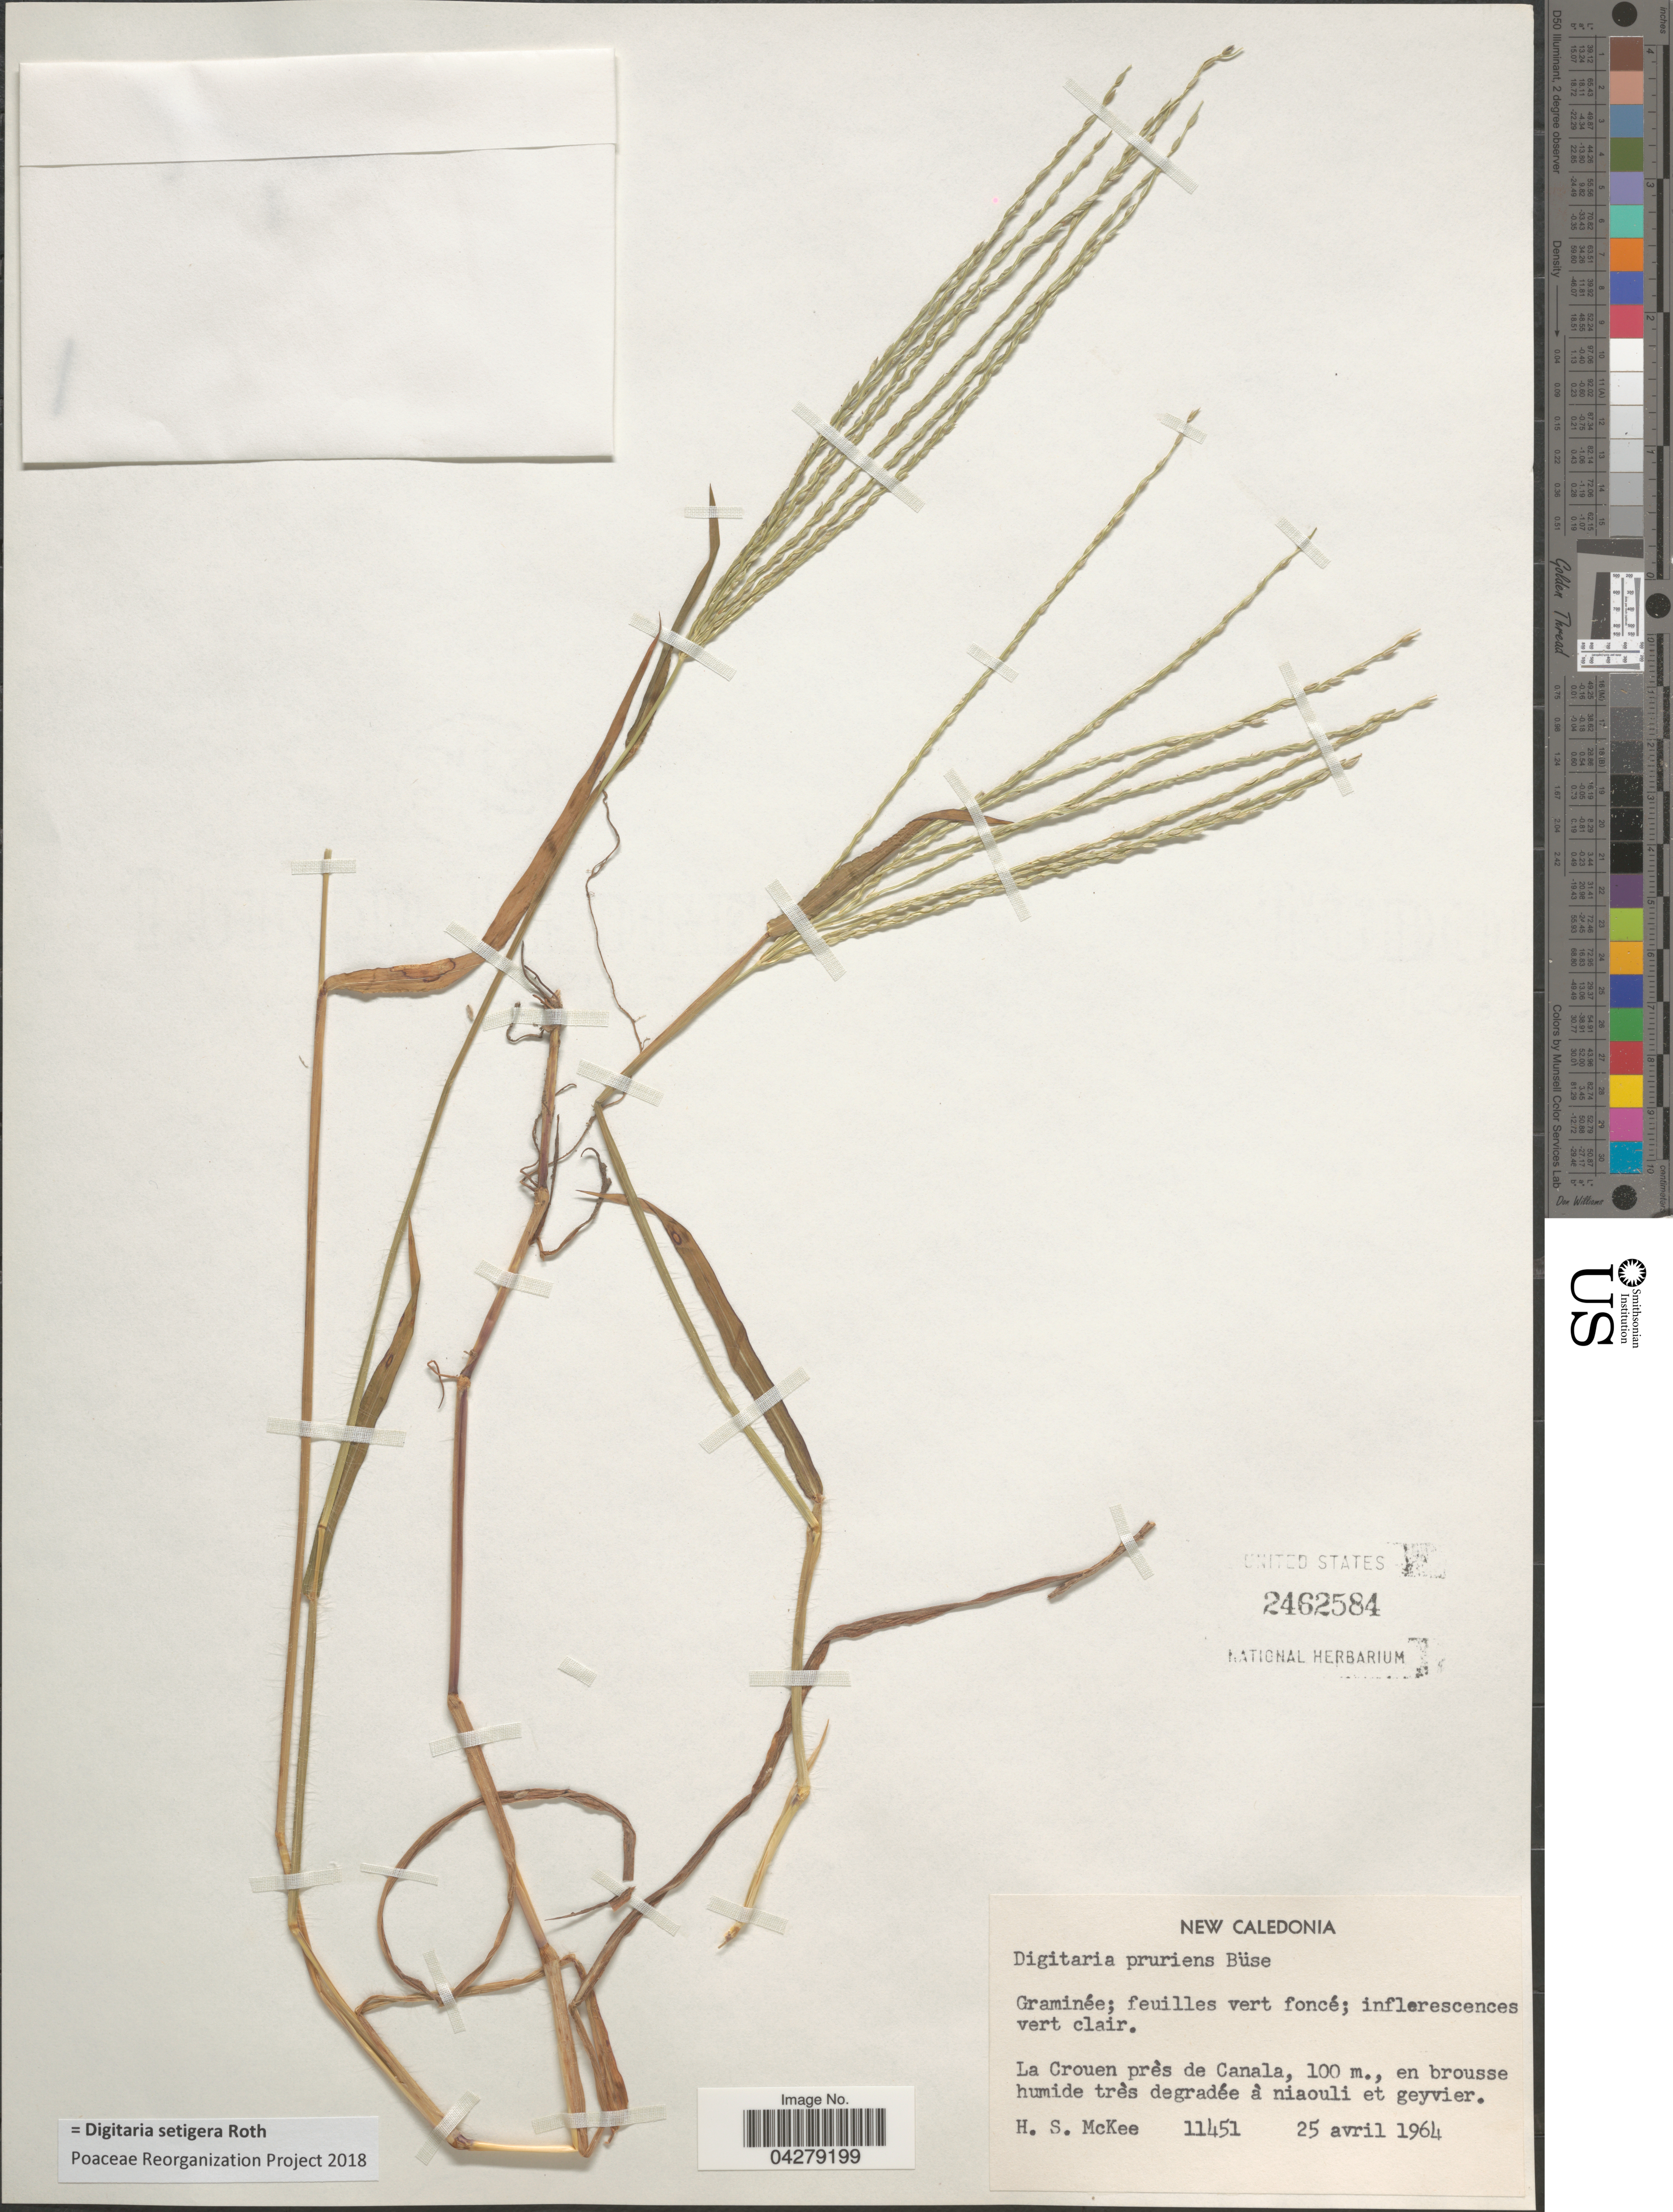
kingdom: Plantae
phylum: Tracheophyta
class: Liliopsida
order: Poales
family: Poaceae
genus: Digitaria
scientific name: Digitaria setigera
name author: Roth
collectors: H. S. McKee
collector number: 11451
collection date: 1964-04-25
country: New Caledonia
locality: La Crouen près de Canala.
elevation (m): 100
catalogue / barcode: US 2462584